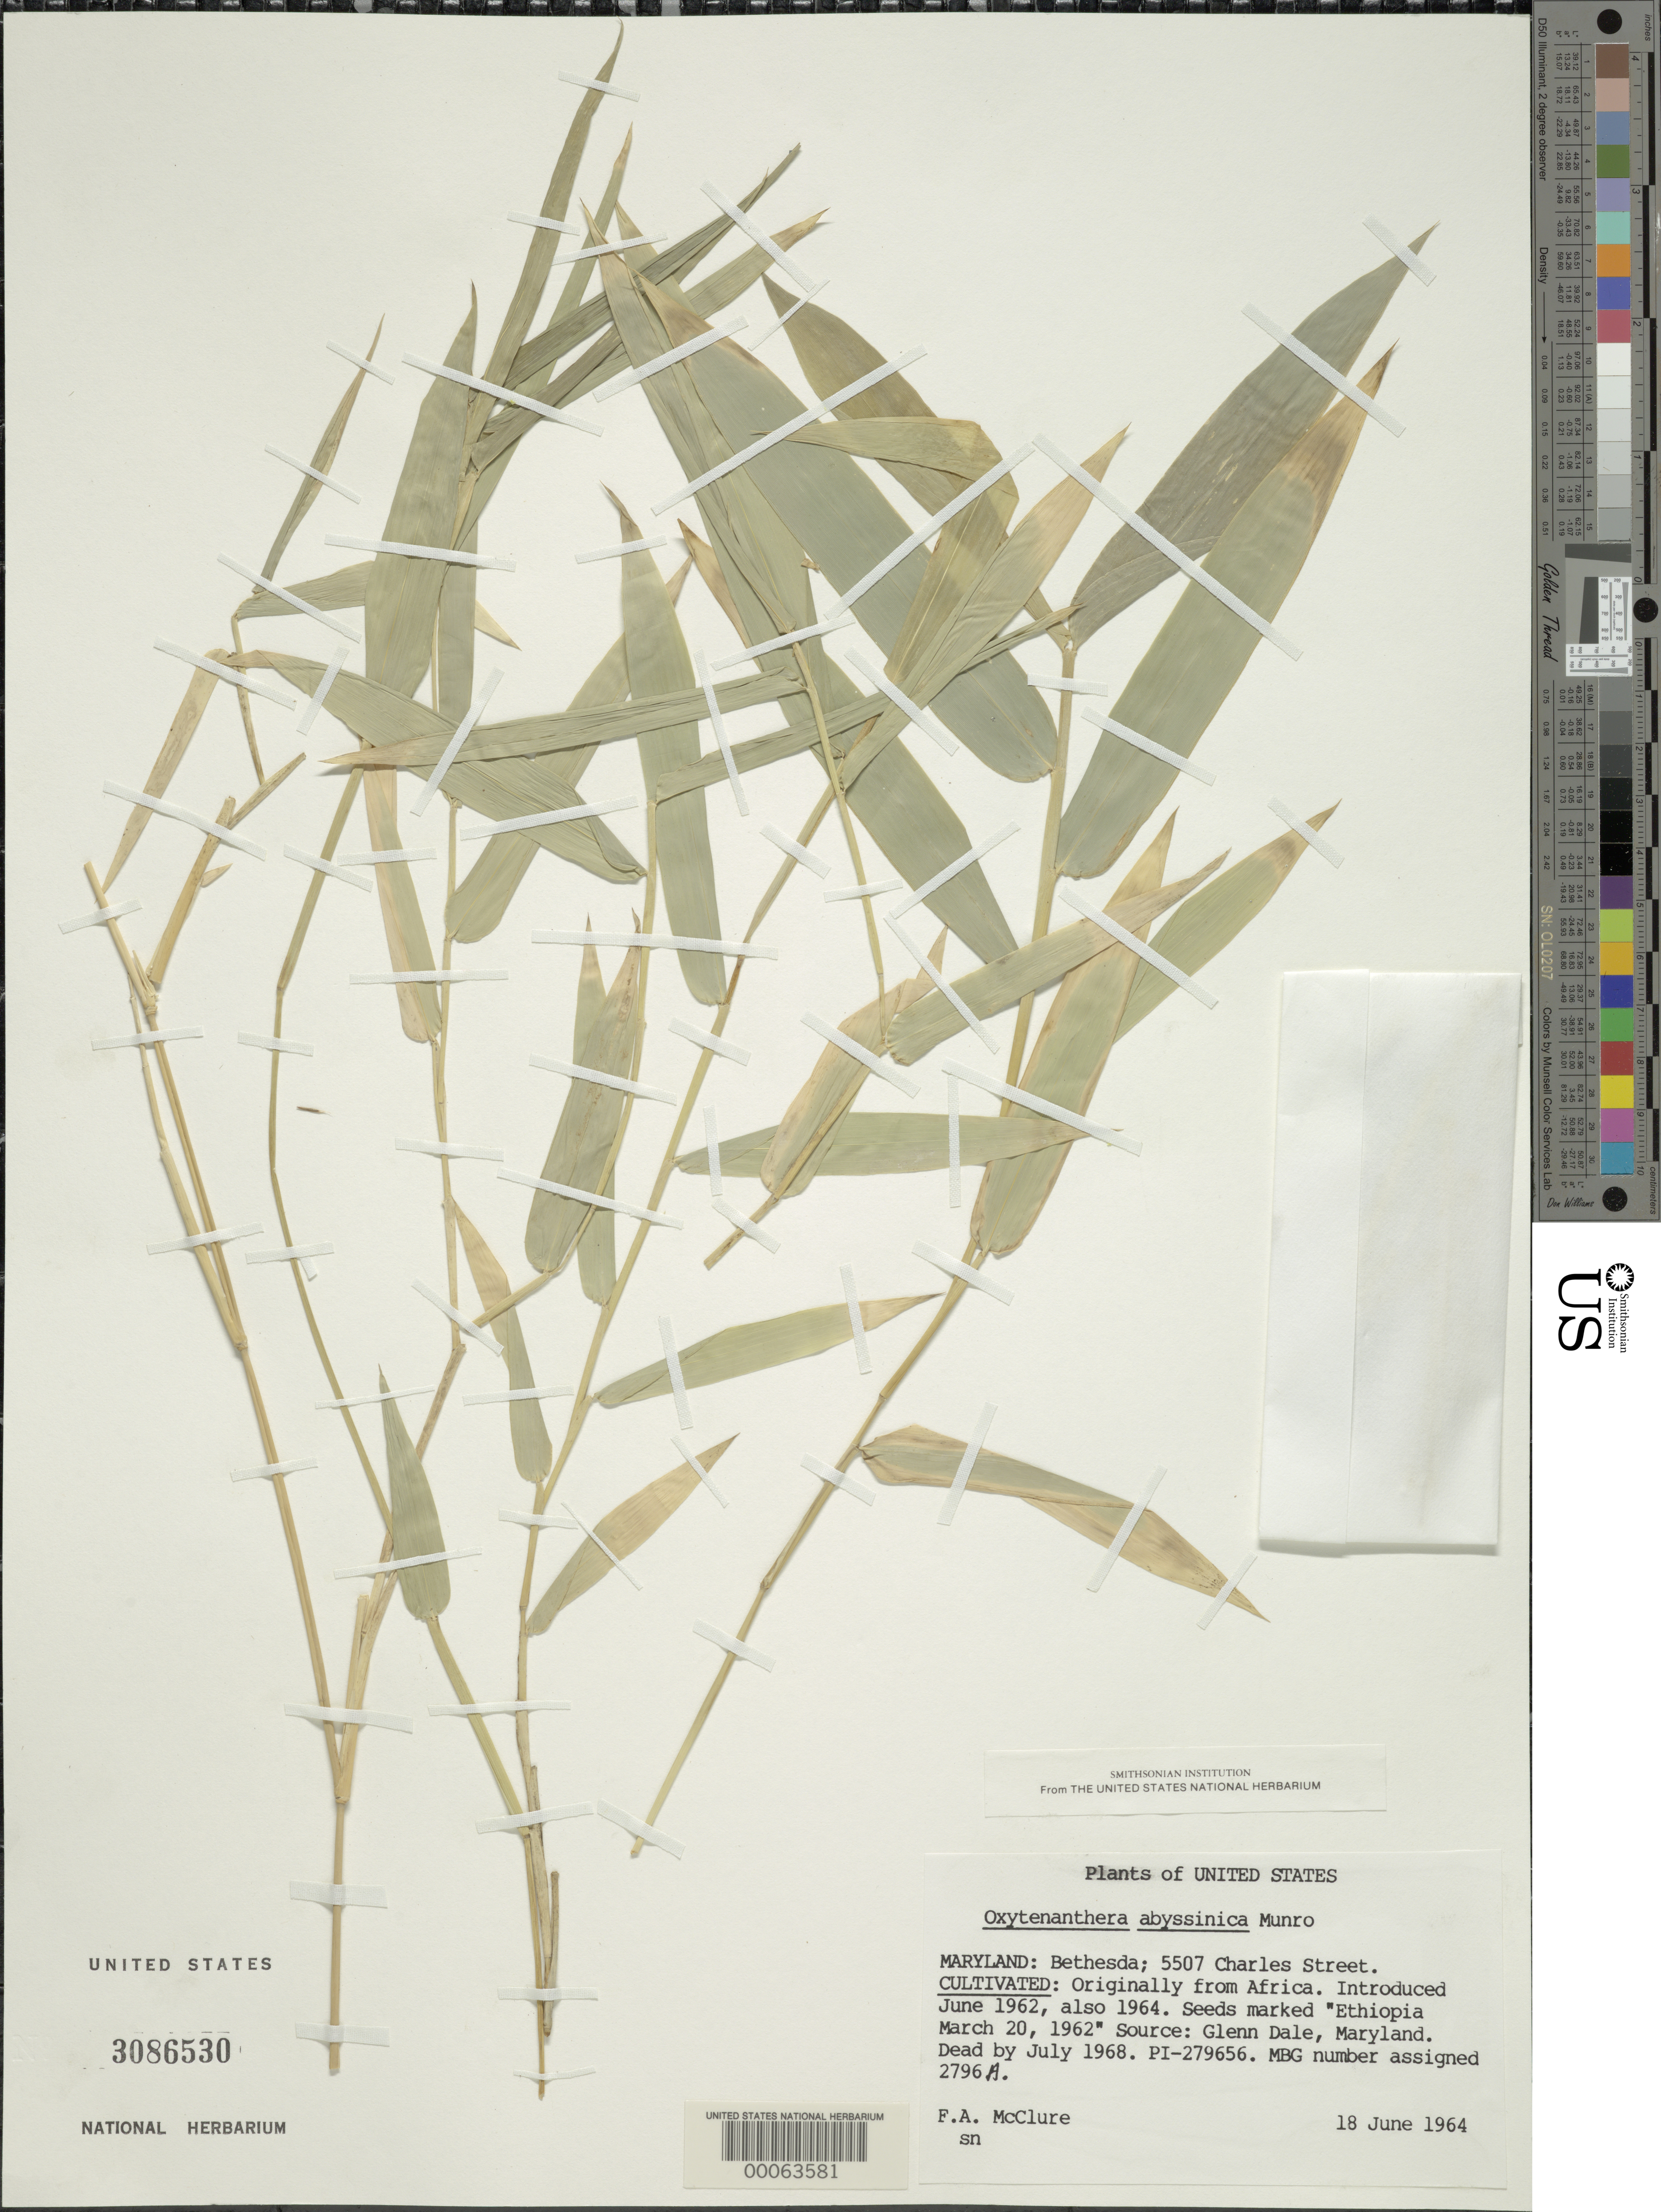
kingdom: Plantae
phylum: Tracheophyta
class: Liliopsida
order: Poales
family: Poaceae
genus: Oxytenanthera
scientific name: Oxytenanthera abyssinica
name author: (A. Rich.) Munro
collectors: F. A. McClure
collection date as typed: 18 Jun 1964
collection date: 1964-06-18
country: United States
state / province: Maryland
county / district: Montgomery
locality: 5507 Charles Street, Bethesda (McClure's garden)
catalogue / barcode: US 3086530